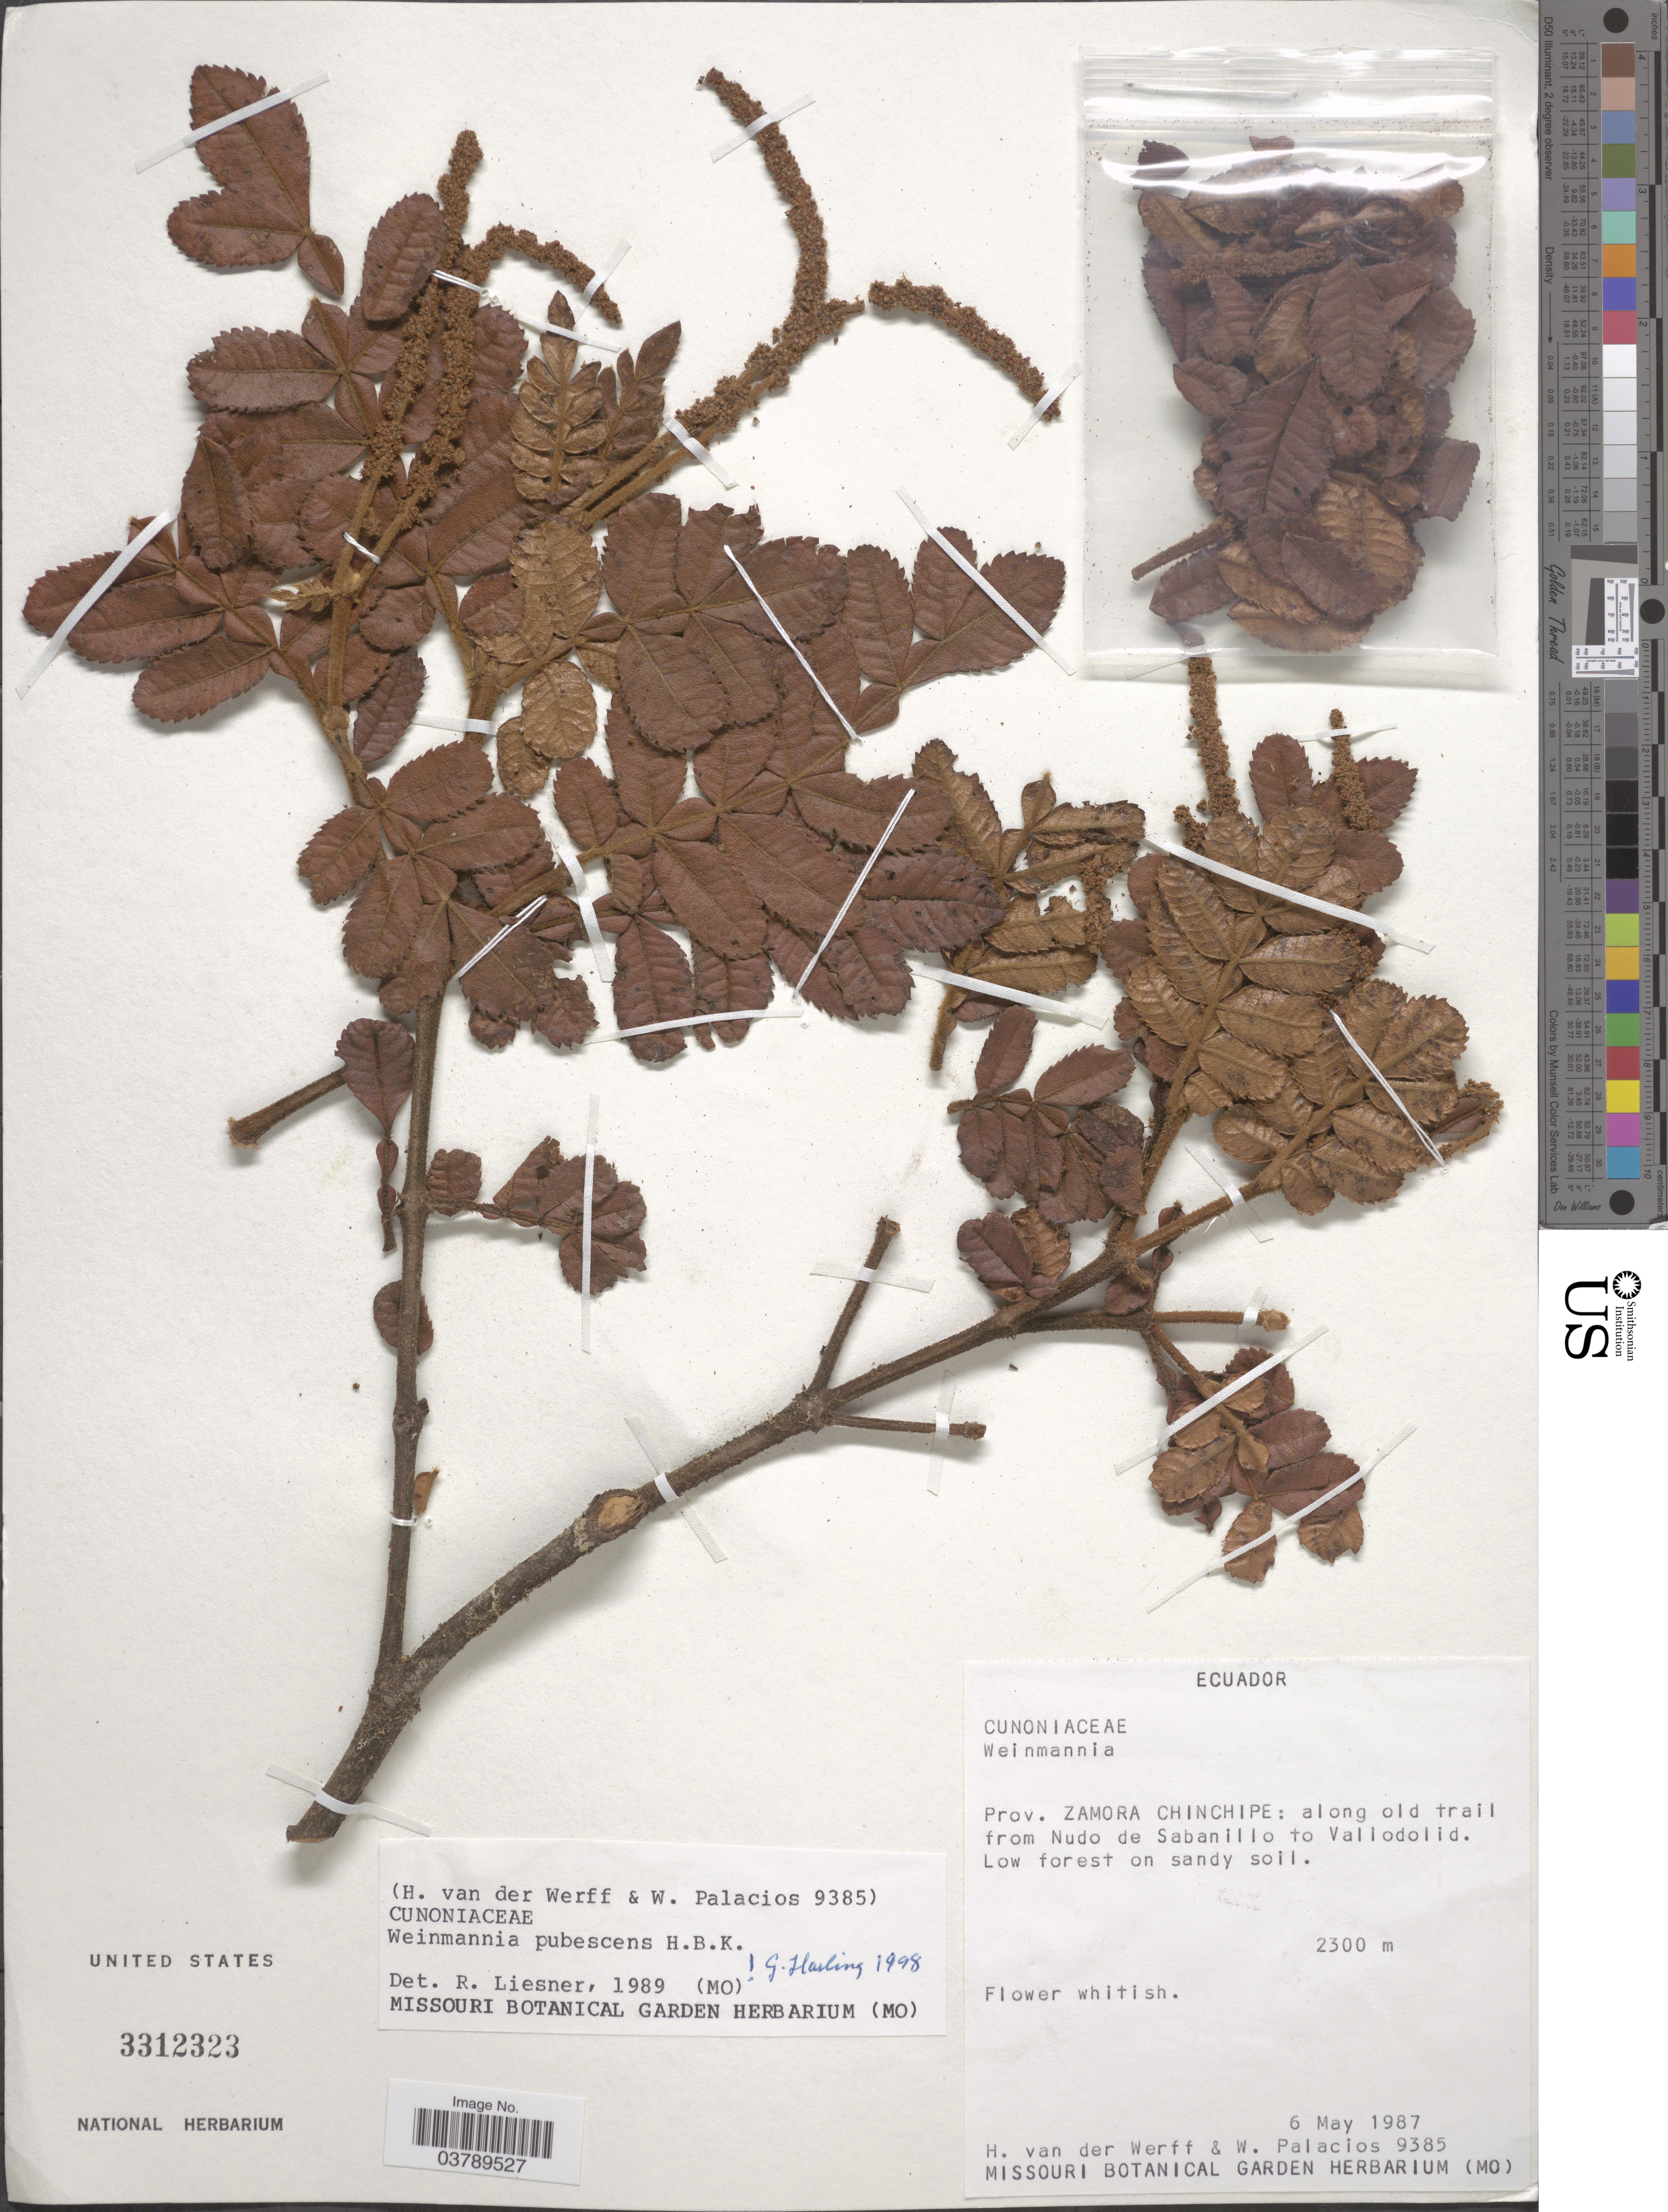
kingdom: Plantae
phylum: Tracheophyta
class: Magnoliopsida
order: Oxalidales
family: Cunoniaceae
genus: Weinmannia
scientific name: Weinmannia pubescens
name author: Kunth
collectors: H. van der Werff & W. Palacios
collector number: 9385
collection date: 1987-05-06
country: Ecuador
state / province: Zamora-Chinchipe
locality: Along old trail from Nudo de Sabanillo to Vallodolid.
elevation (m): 2300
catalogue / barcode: US 3312323